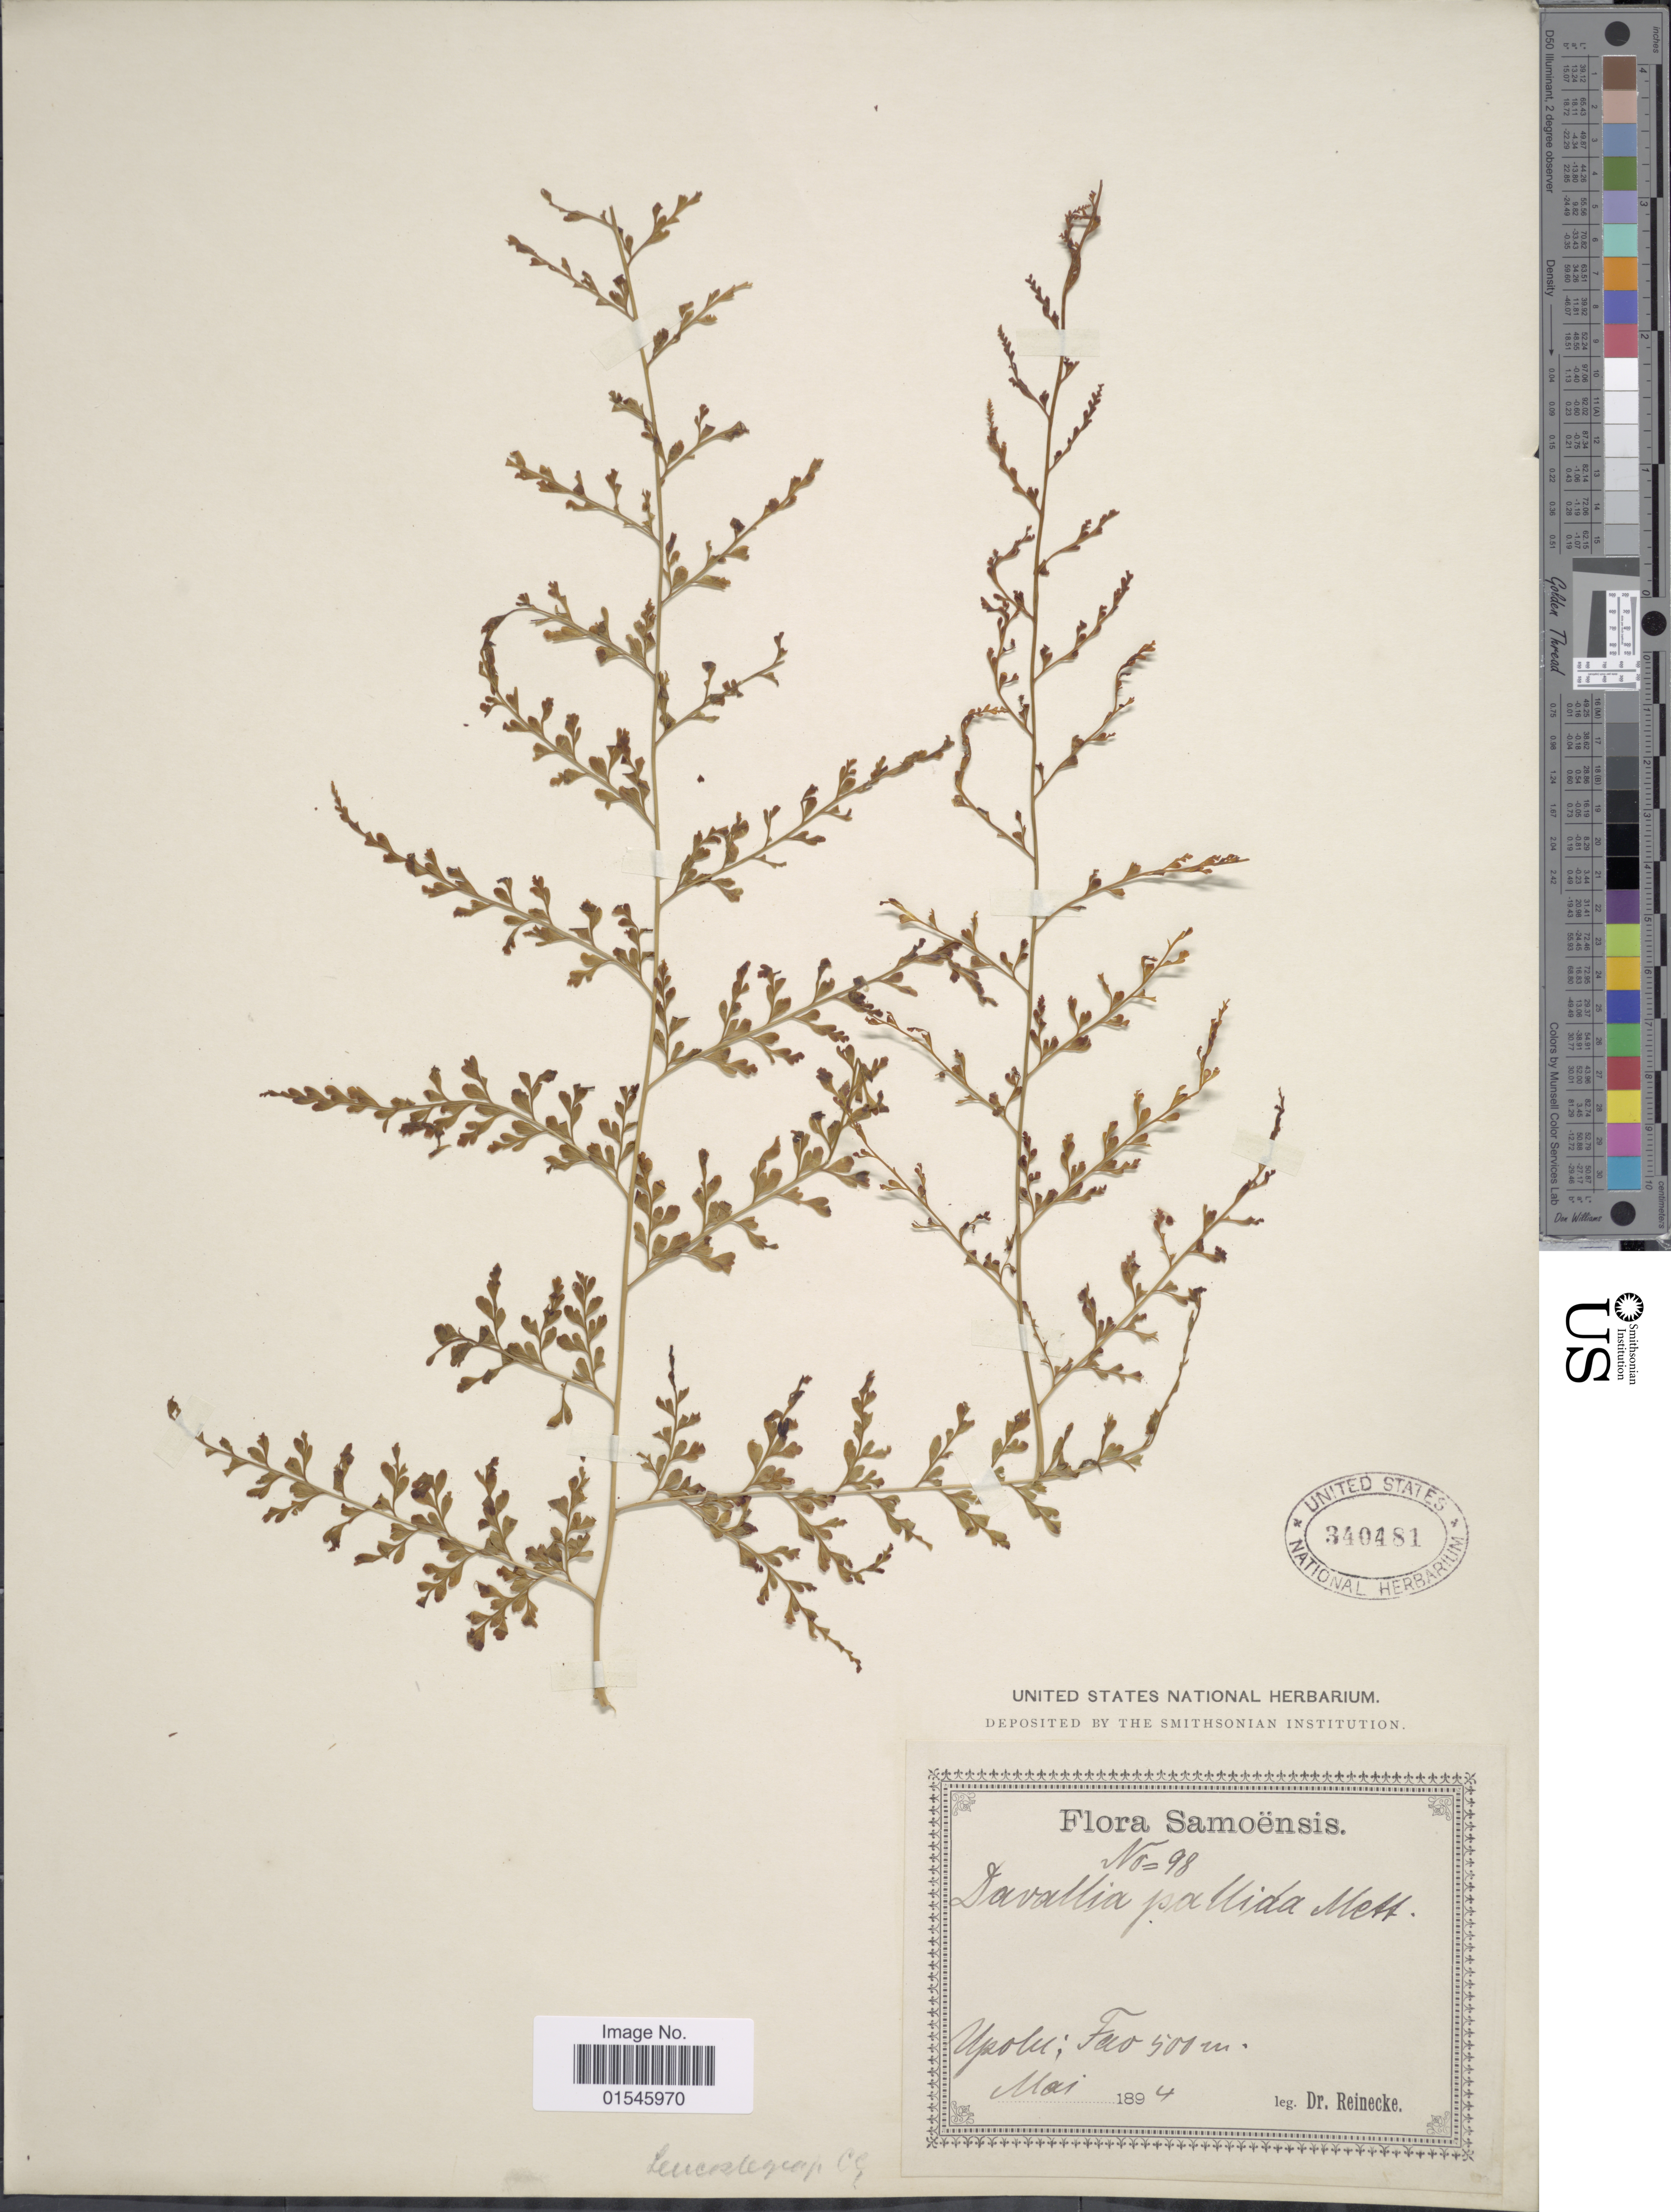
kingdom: Plantae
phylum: Tracheophyta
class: Polypodiopsida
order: Polypodiales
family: Hypodematiaceae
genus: Leucostegia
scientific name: Leucostegia pallida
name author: (Mett. ex Kuhn) Copel.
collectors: -- Reinecke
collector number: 98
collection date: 1894-05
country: Samoa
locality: Samoënsis, Upolu; Fao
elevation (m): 500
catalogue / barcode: US 340481